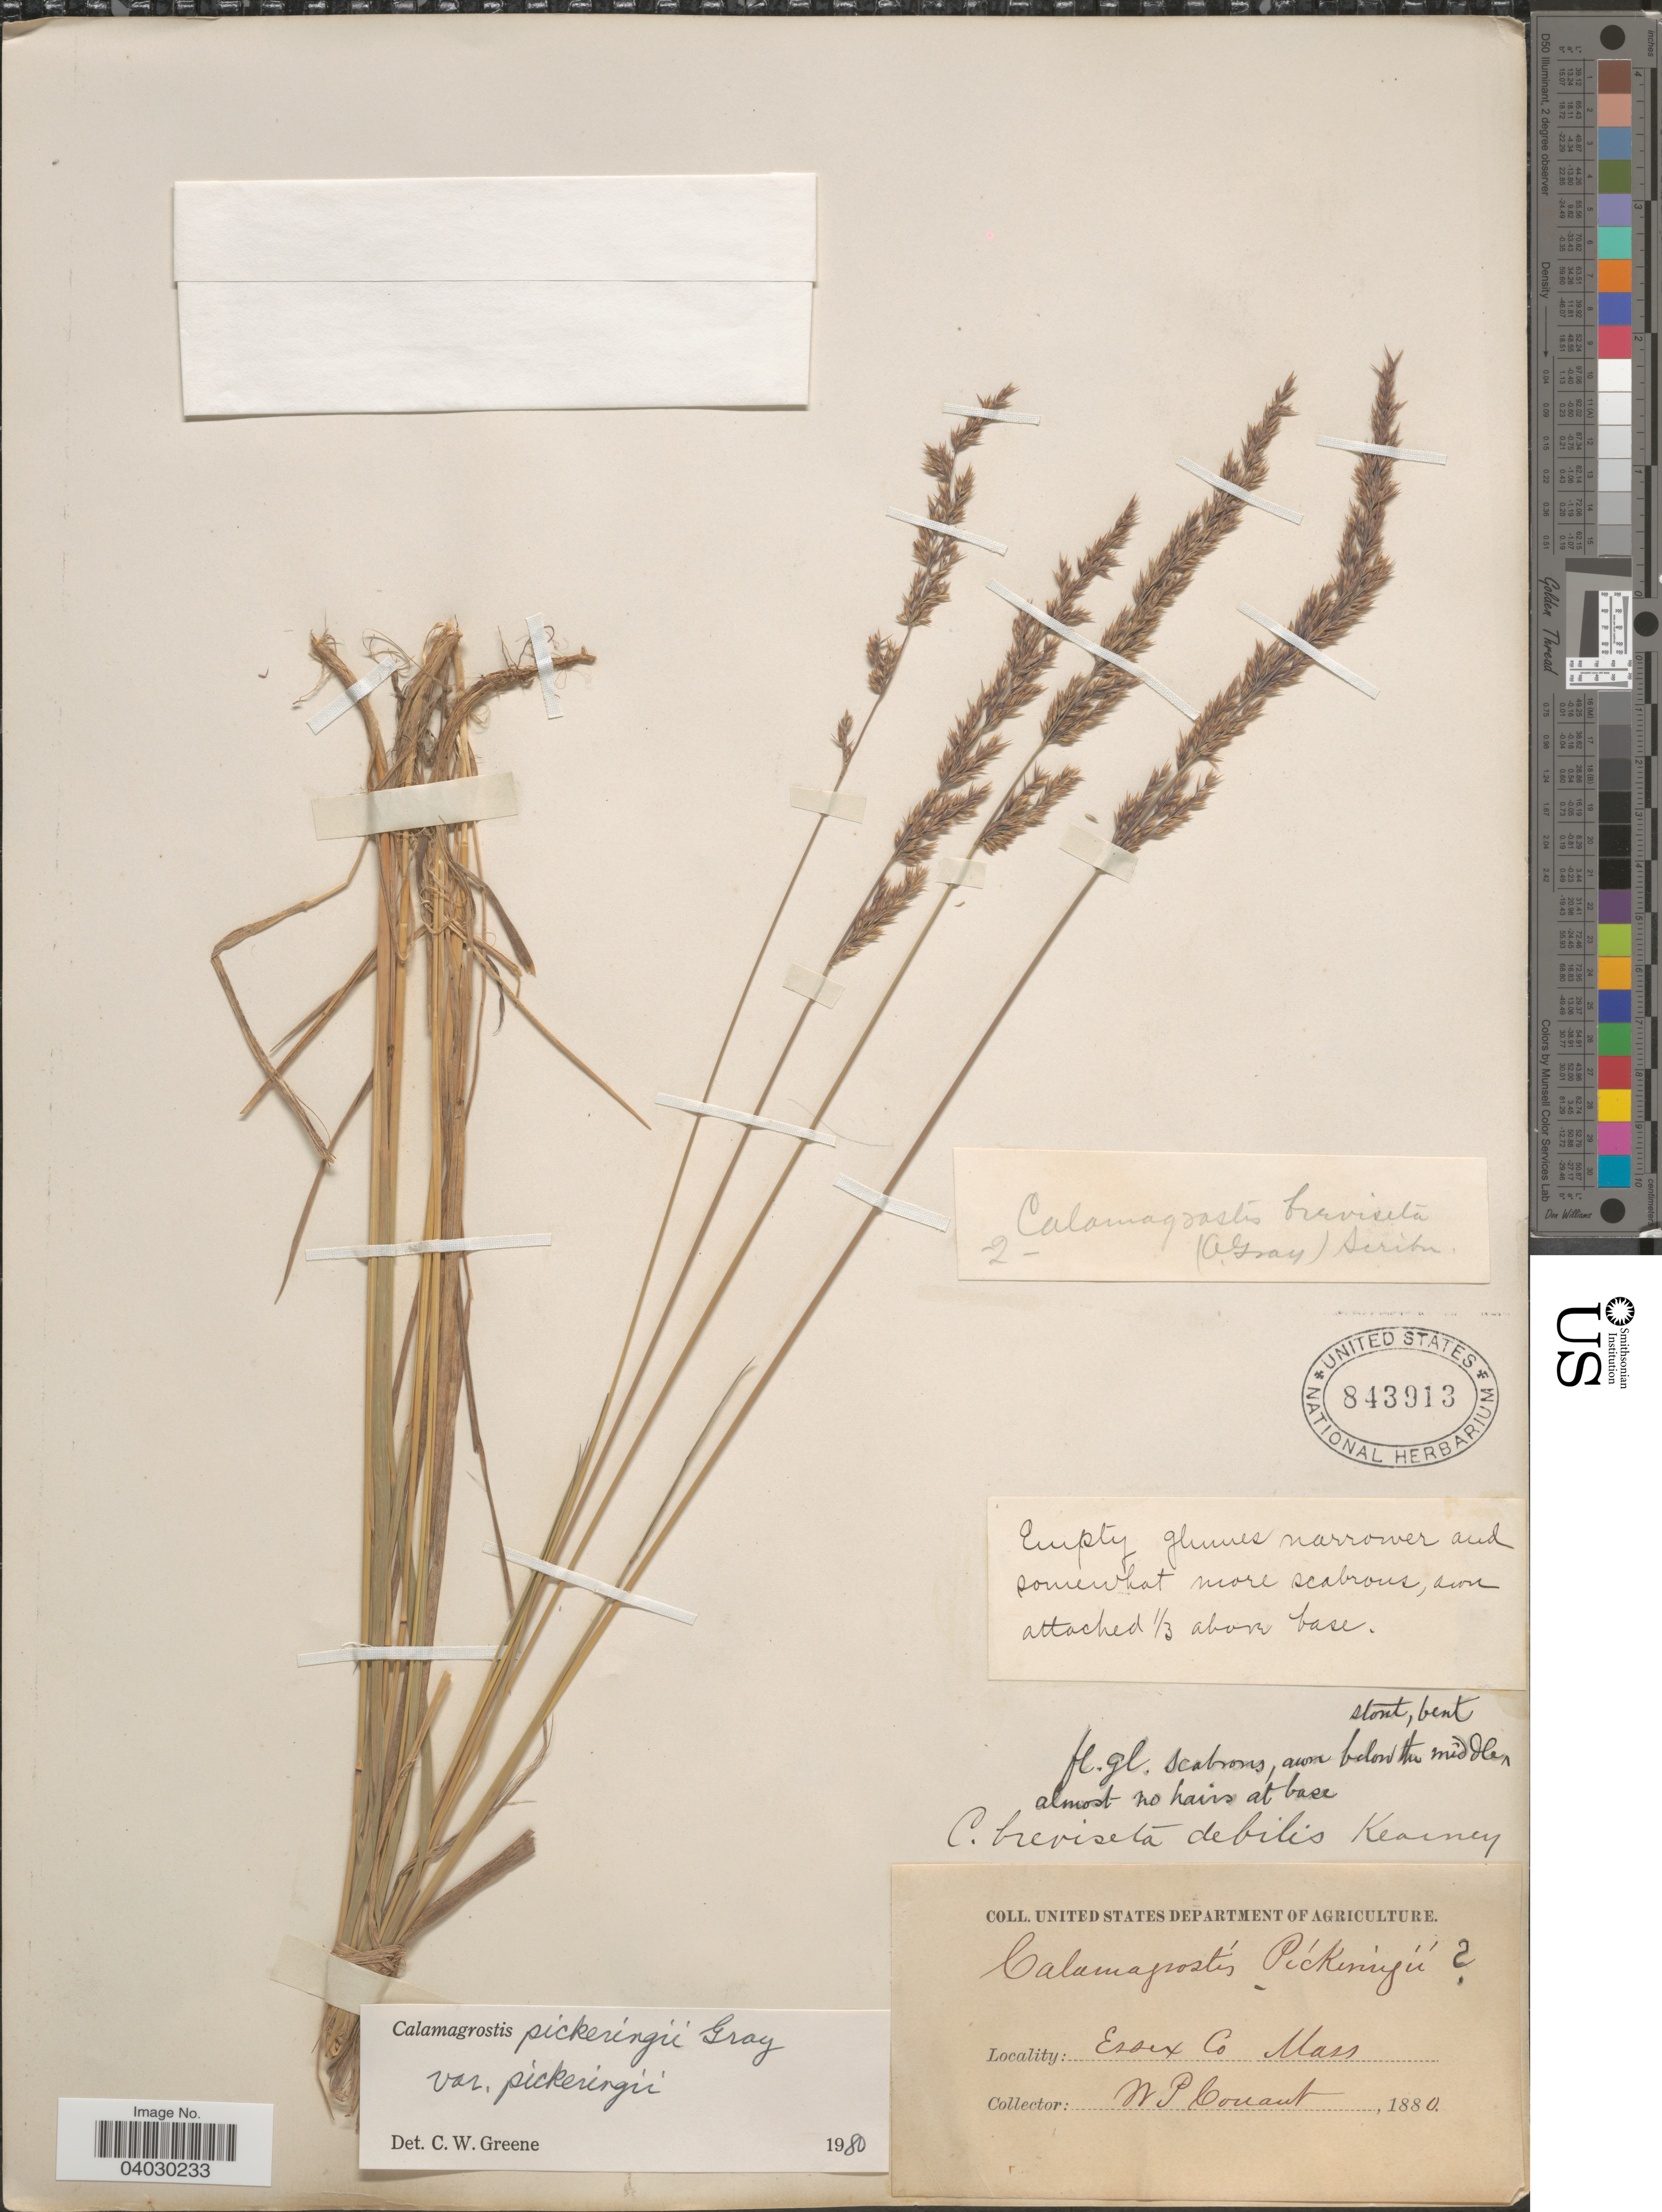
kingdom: Plantae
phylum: Tracheophyta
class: Liliopsida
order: Poales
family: Poaceae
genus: Calamagrostis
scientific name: Calamagrostis pickeringii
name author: A. Gray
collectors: W. P. Conant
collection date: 1880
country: United States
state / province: Massachusetts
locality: Essex Co.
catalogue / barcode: US 843913